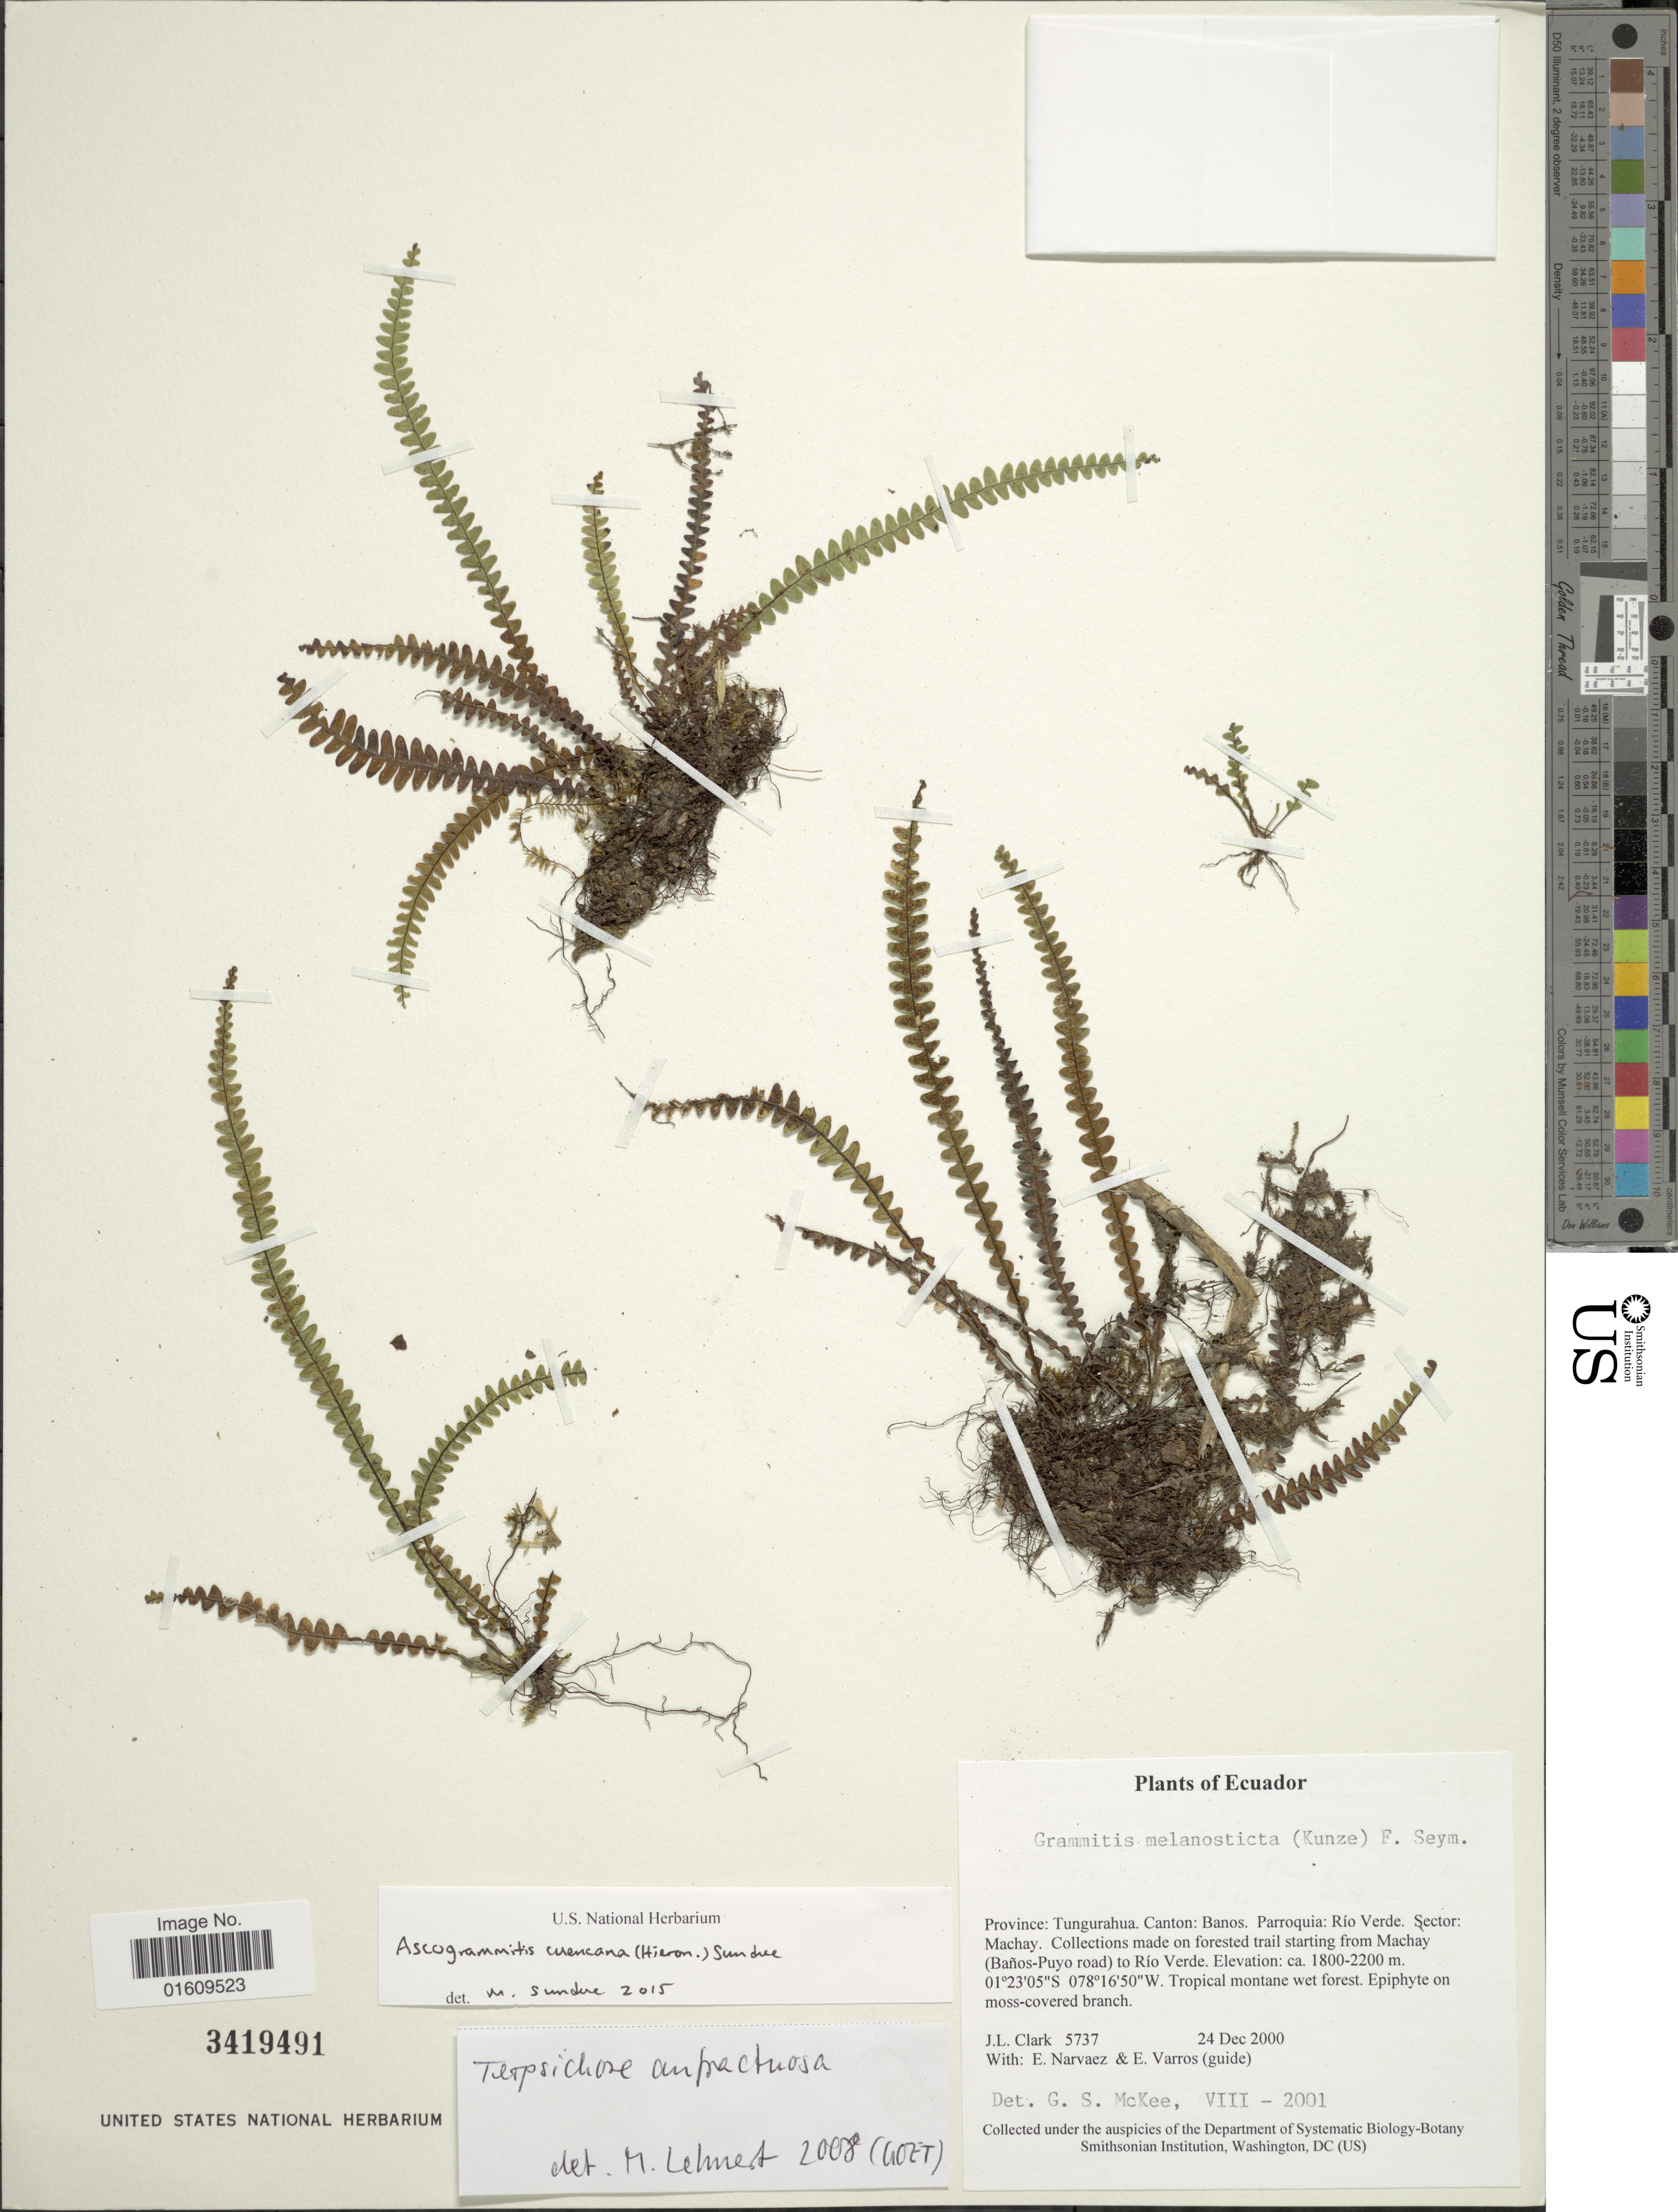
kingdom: Plantae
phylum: Tracheophyta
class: Polypodiopsida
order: Polypodiales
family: Polypodiaceae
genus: Ascogrammitis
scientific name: Ascogrammitis cuencana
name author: (Hieron.) Sundue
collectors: J. L. Clark, E. Narváez & E. Varros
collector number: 5737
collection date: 2000-12-24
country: Ecuador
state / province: Tungurahua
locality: Province: Tungurahua Canton: Banos. Parroquia: Rio verde. Sector Machay. Collections made on forested trail starting from Machay ( Banos - Puyo road ) to Rio Verde, Tropidal montane wet forest. Epiphyte on moss-covered branch.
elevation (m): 1800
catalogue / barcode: US 3419491